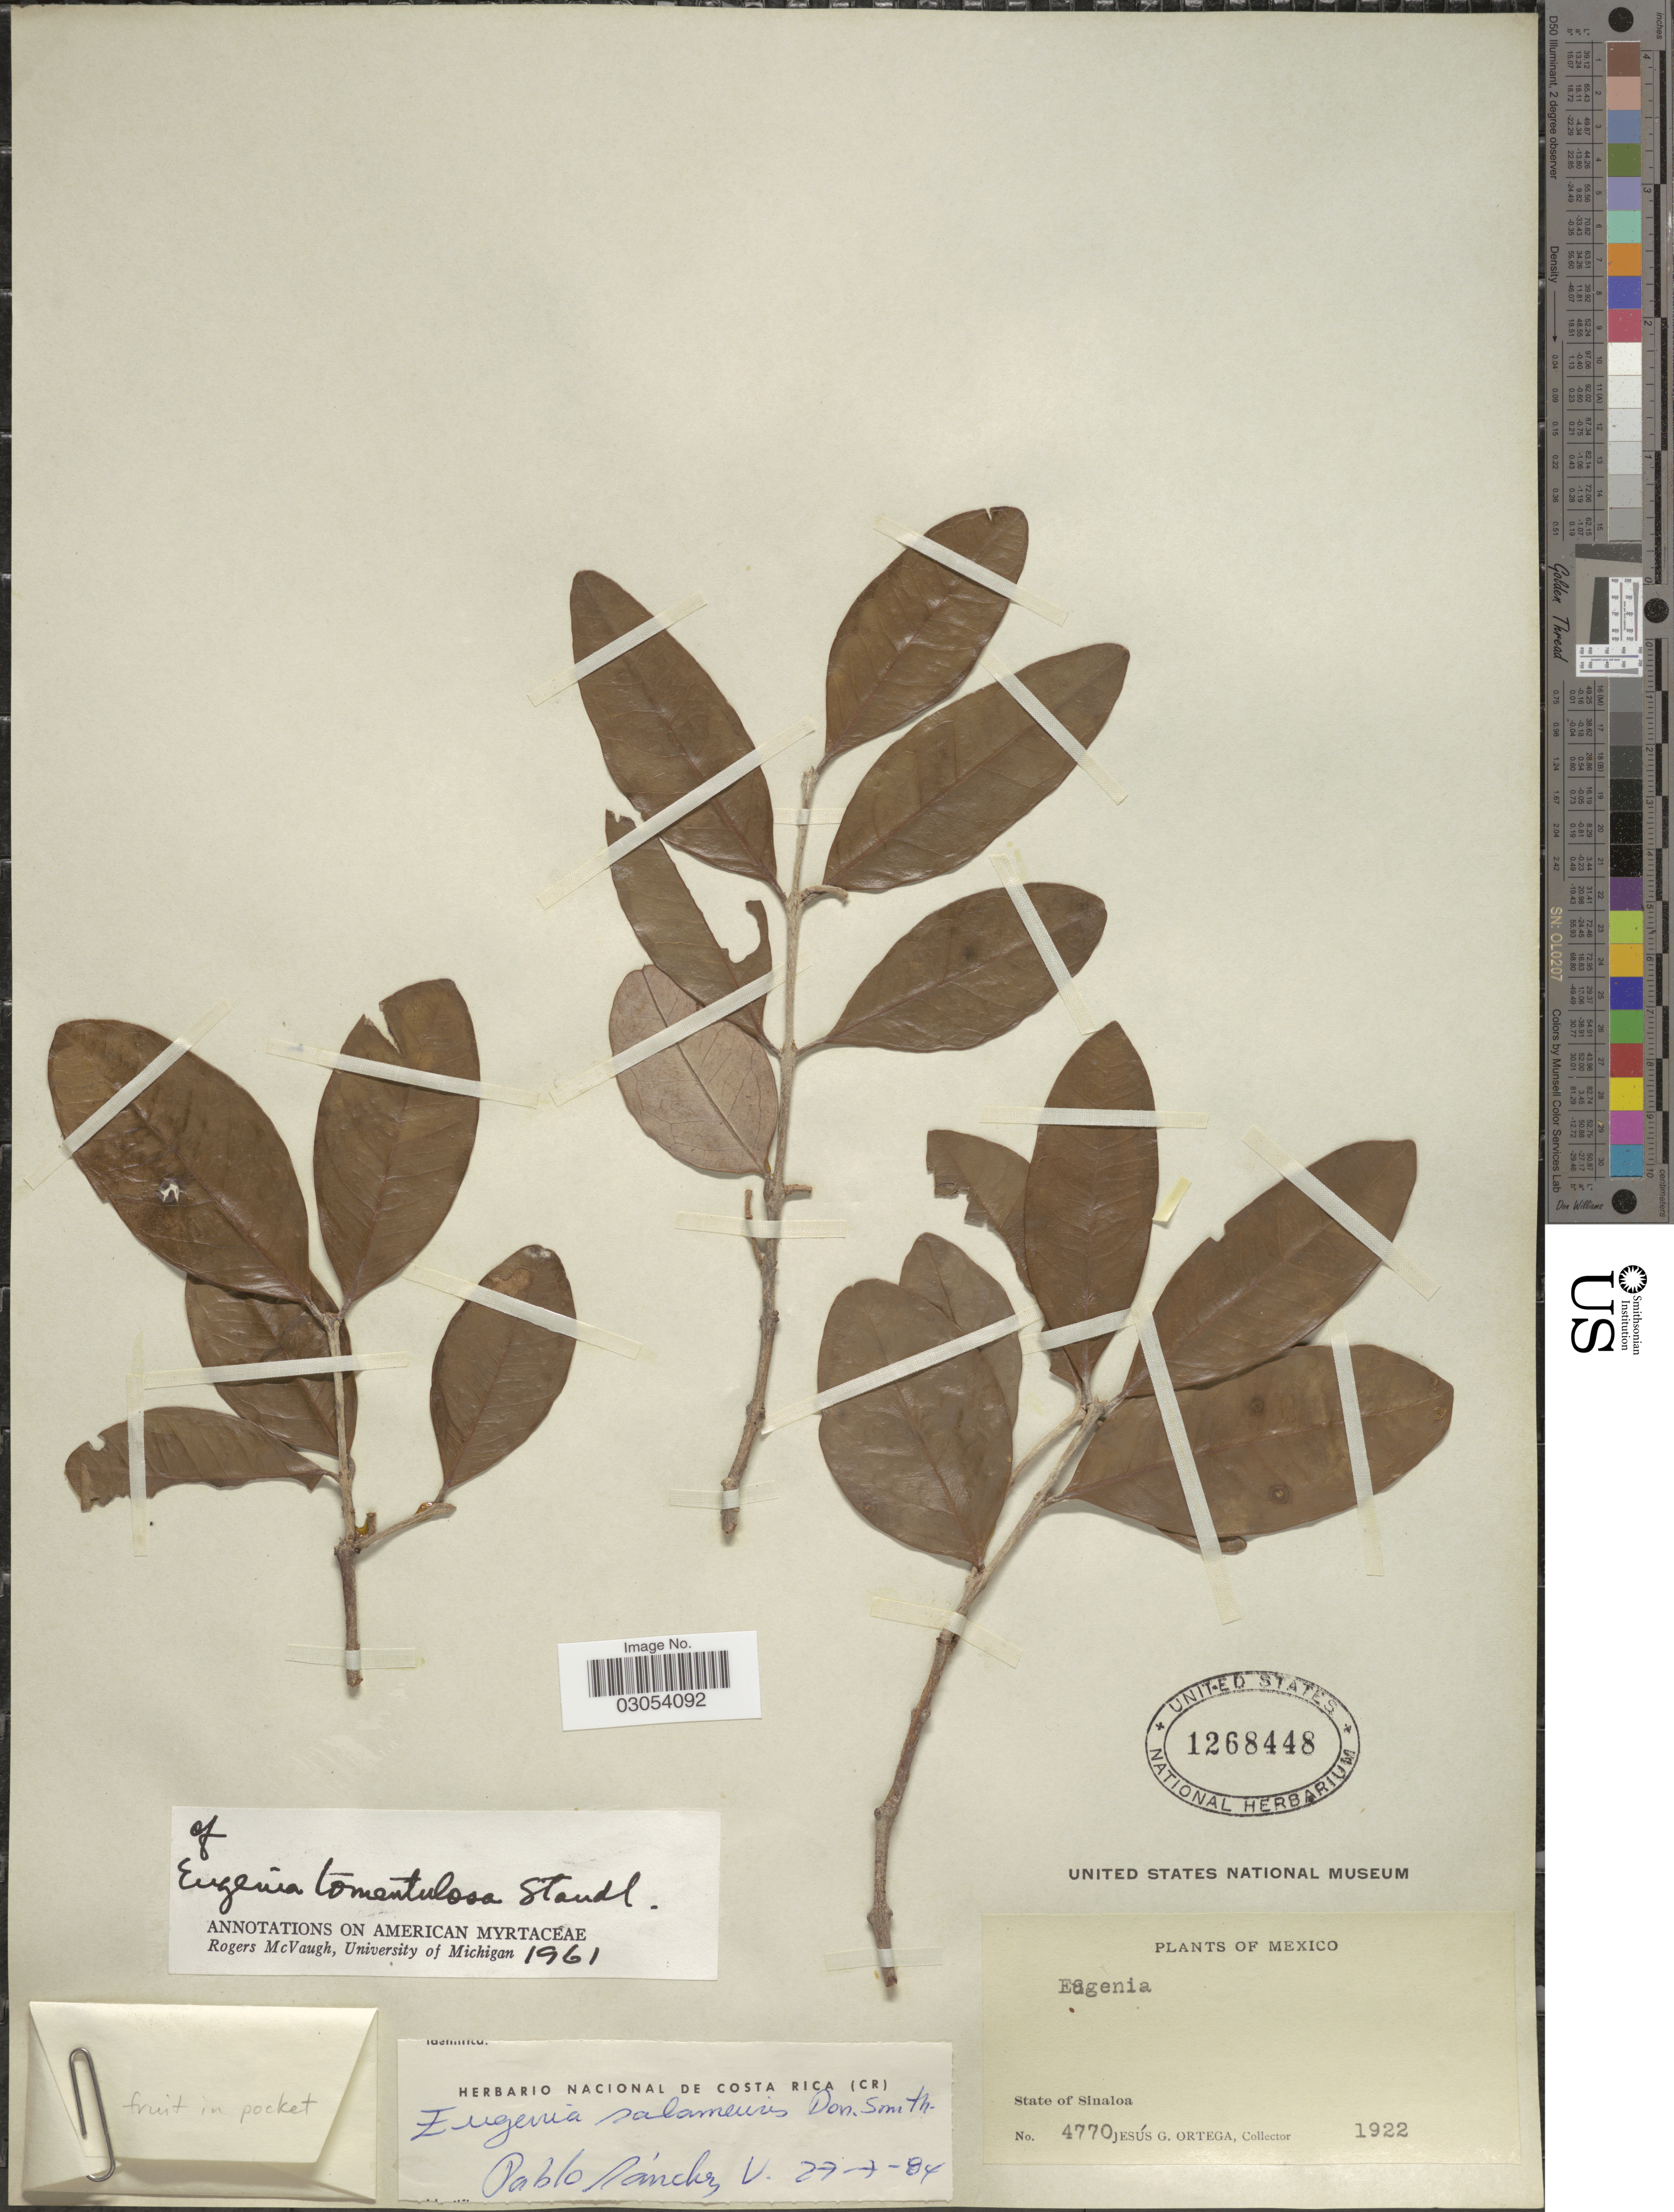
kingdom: Plantae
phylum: Tracheophyta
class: Magnoliopsida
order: Myrtales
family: Myrtaceae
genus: Eugenia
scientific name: Eugenia salamensis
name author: Donn. Sm.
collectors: J. Ortega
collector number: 4770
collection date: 1922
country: Mexico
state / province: Sinaloa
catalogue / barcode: US 1268448